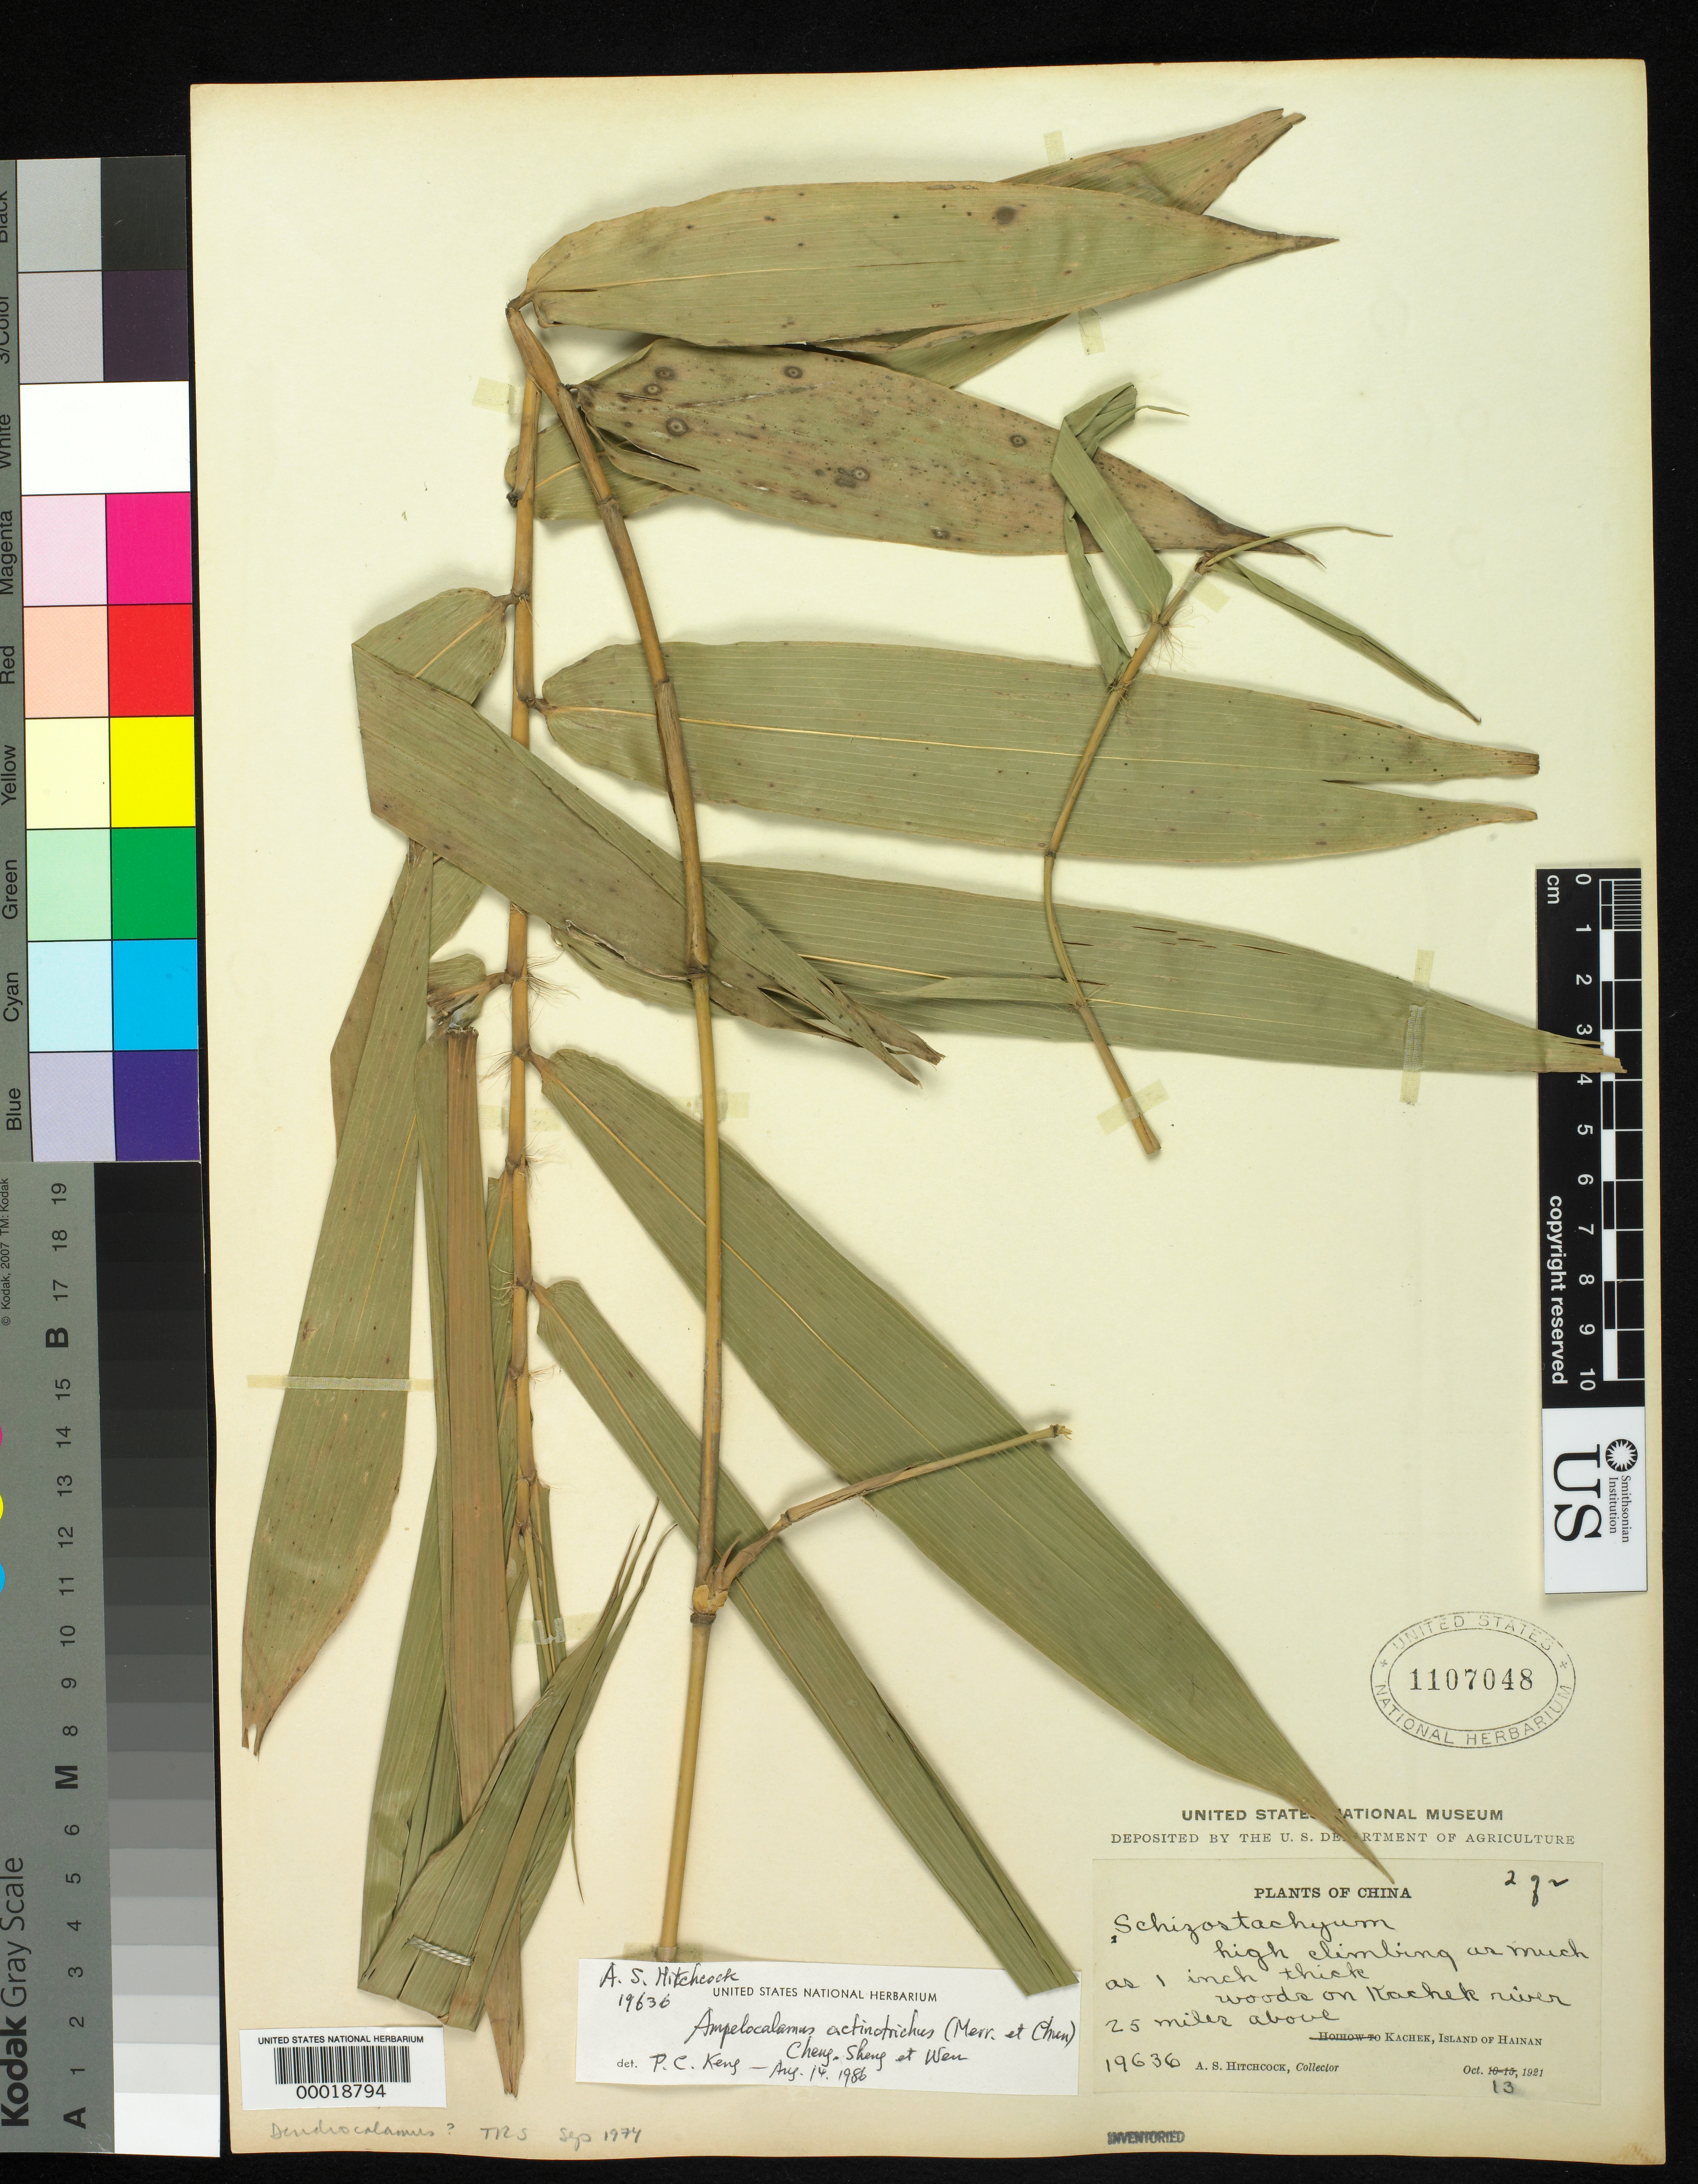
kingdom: Plantae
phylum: Tracheophyta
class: Liliopsida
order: Poales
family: Poaceae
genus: Ampelocalamus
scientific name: Ampelocalamus actinotrichus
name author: (Merr. & Chun) S.L. Chen et al.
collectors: A. S. Hitchcock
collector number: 19636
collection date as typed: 13 Oct 1921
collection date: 1921-10-13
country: China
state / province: Hainan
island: Hainan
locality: Kachek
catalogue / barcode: US 1107048